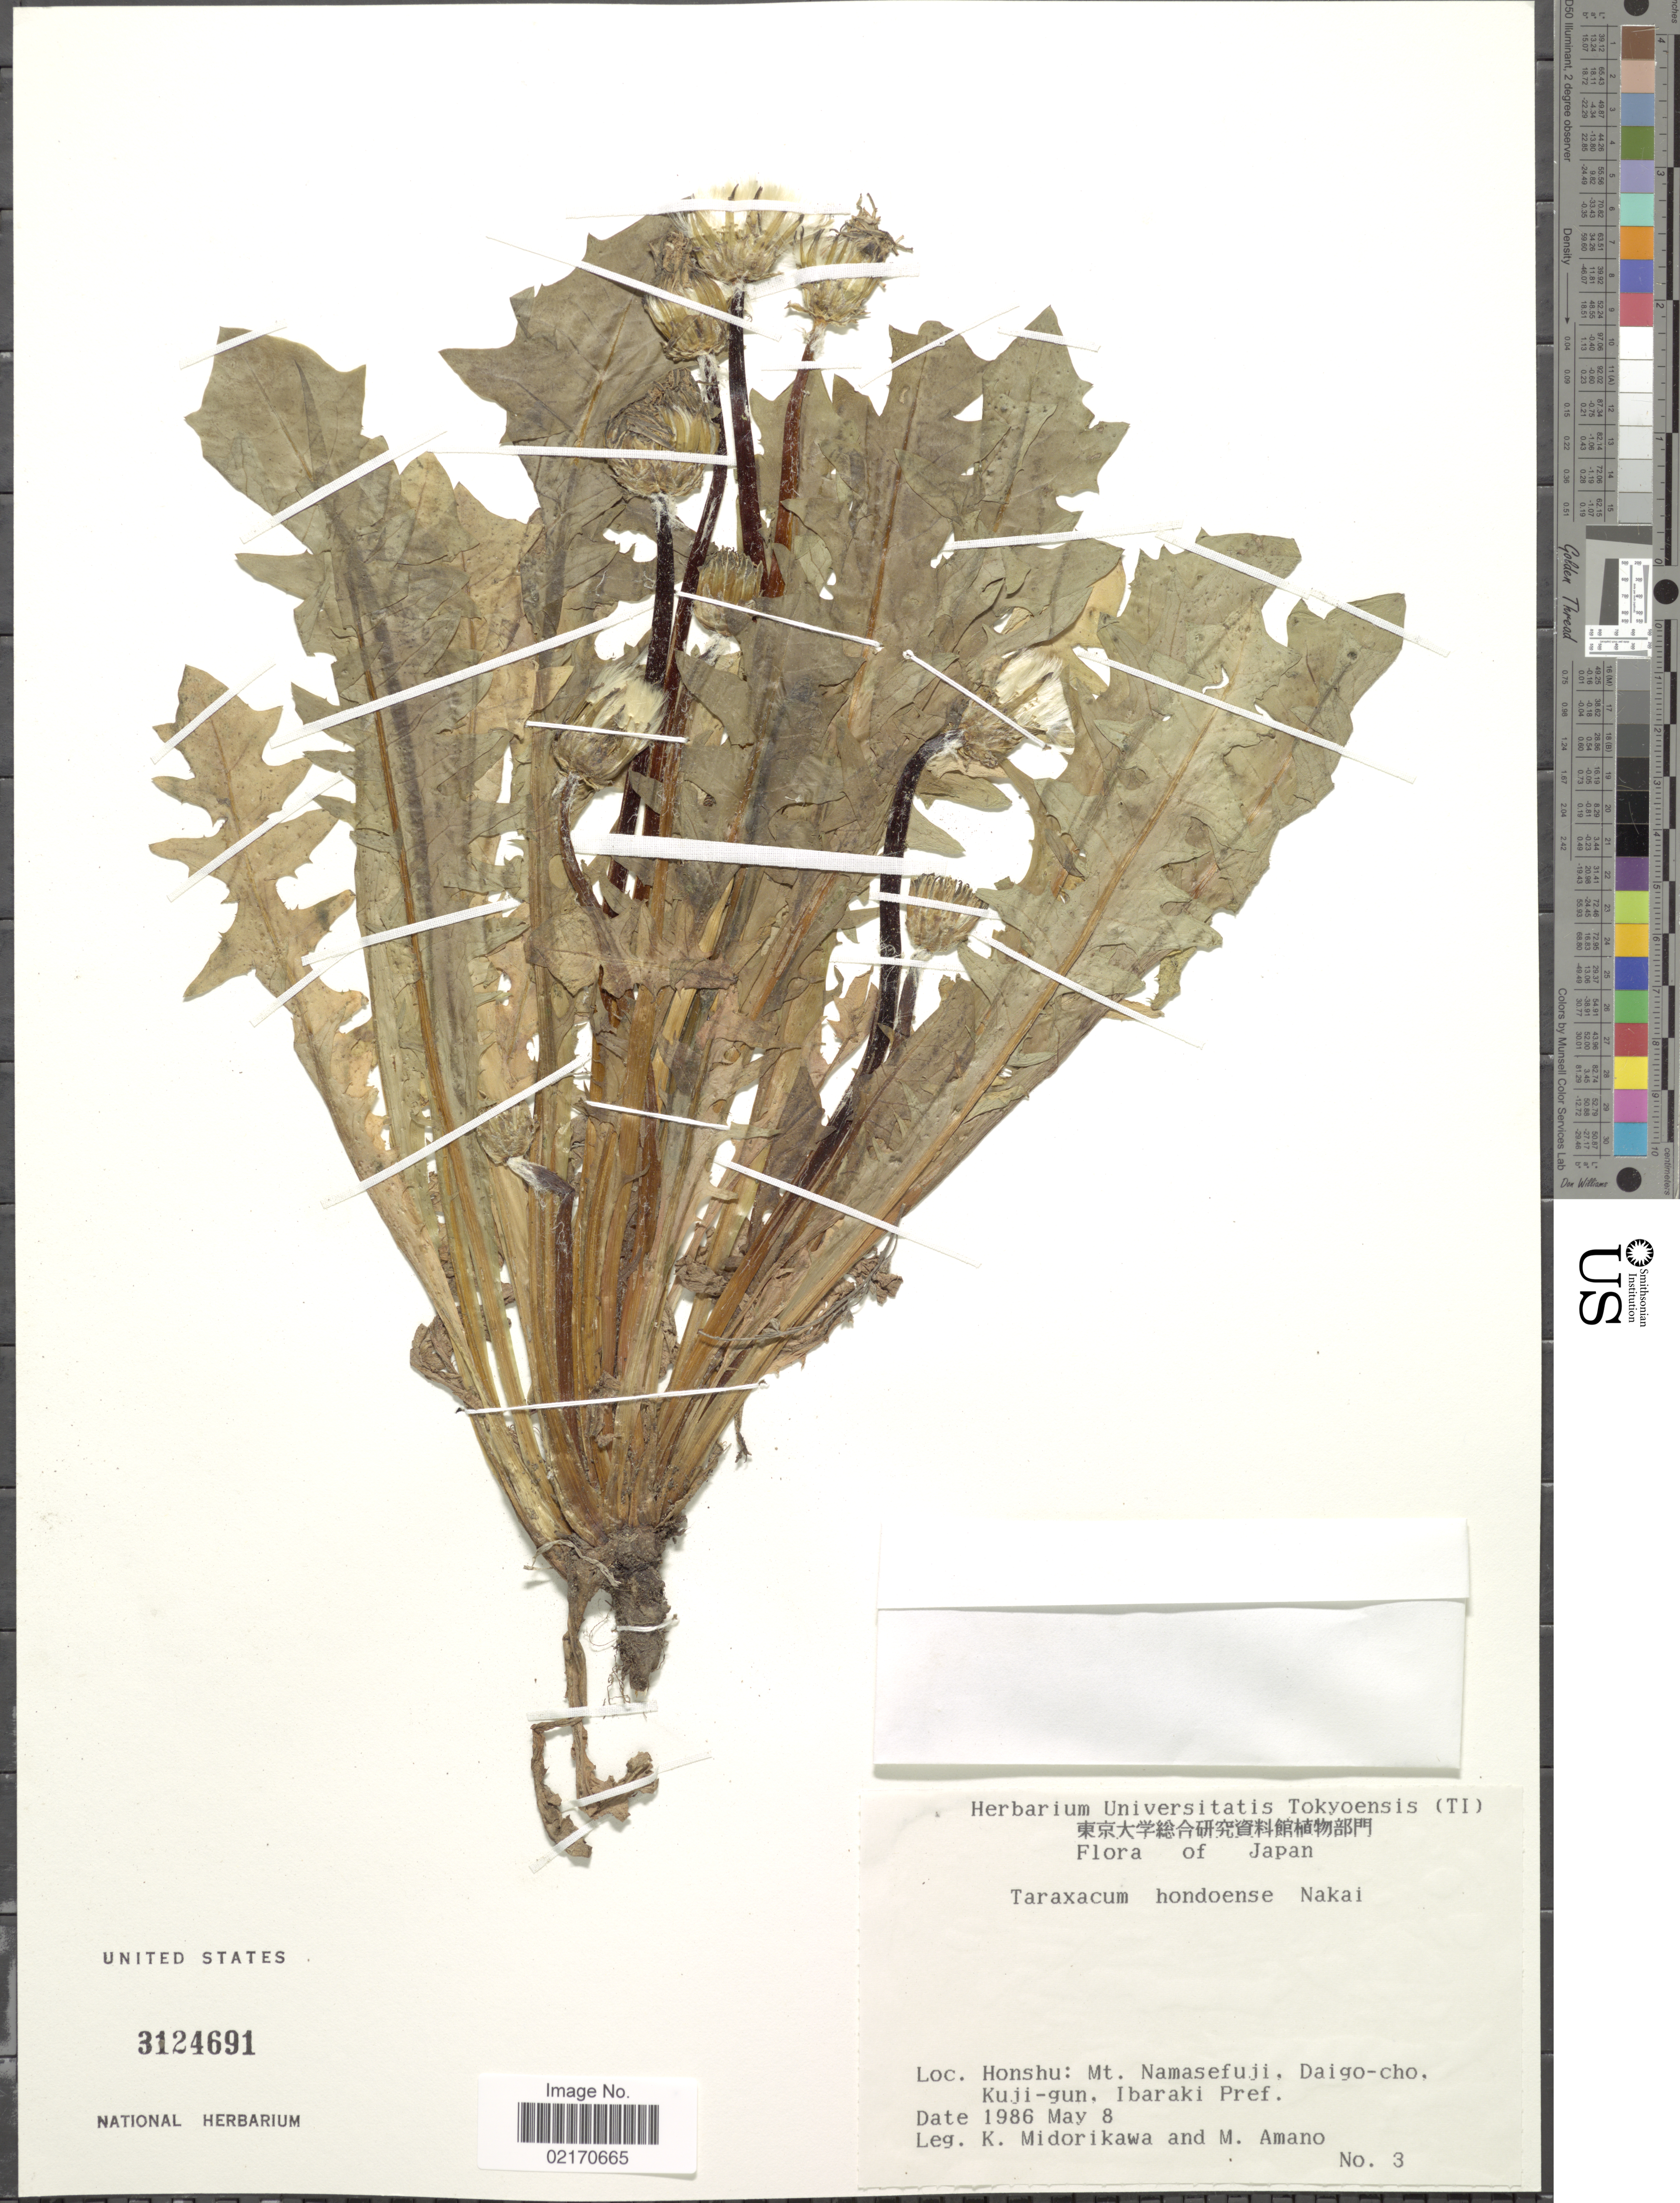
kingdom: Plantae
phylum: Tracheophyta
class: Magnoliopsida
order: Asterales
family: Asteraceae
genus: Taraxacum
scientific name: Taraxacum platycarpum subsp. hondoense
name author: (Nakai ex Koidz.) Morita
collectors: K. Midorikawa & M. Amano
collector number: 3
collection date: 1986-05-08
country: Japan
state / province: Ibaraki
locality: Honshu: Mt. Namasefuji, Daigo-cho, Kuji-gun.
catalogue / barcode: US 3124691